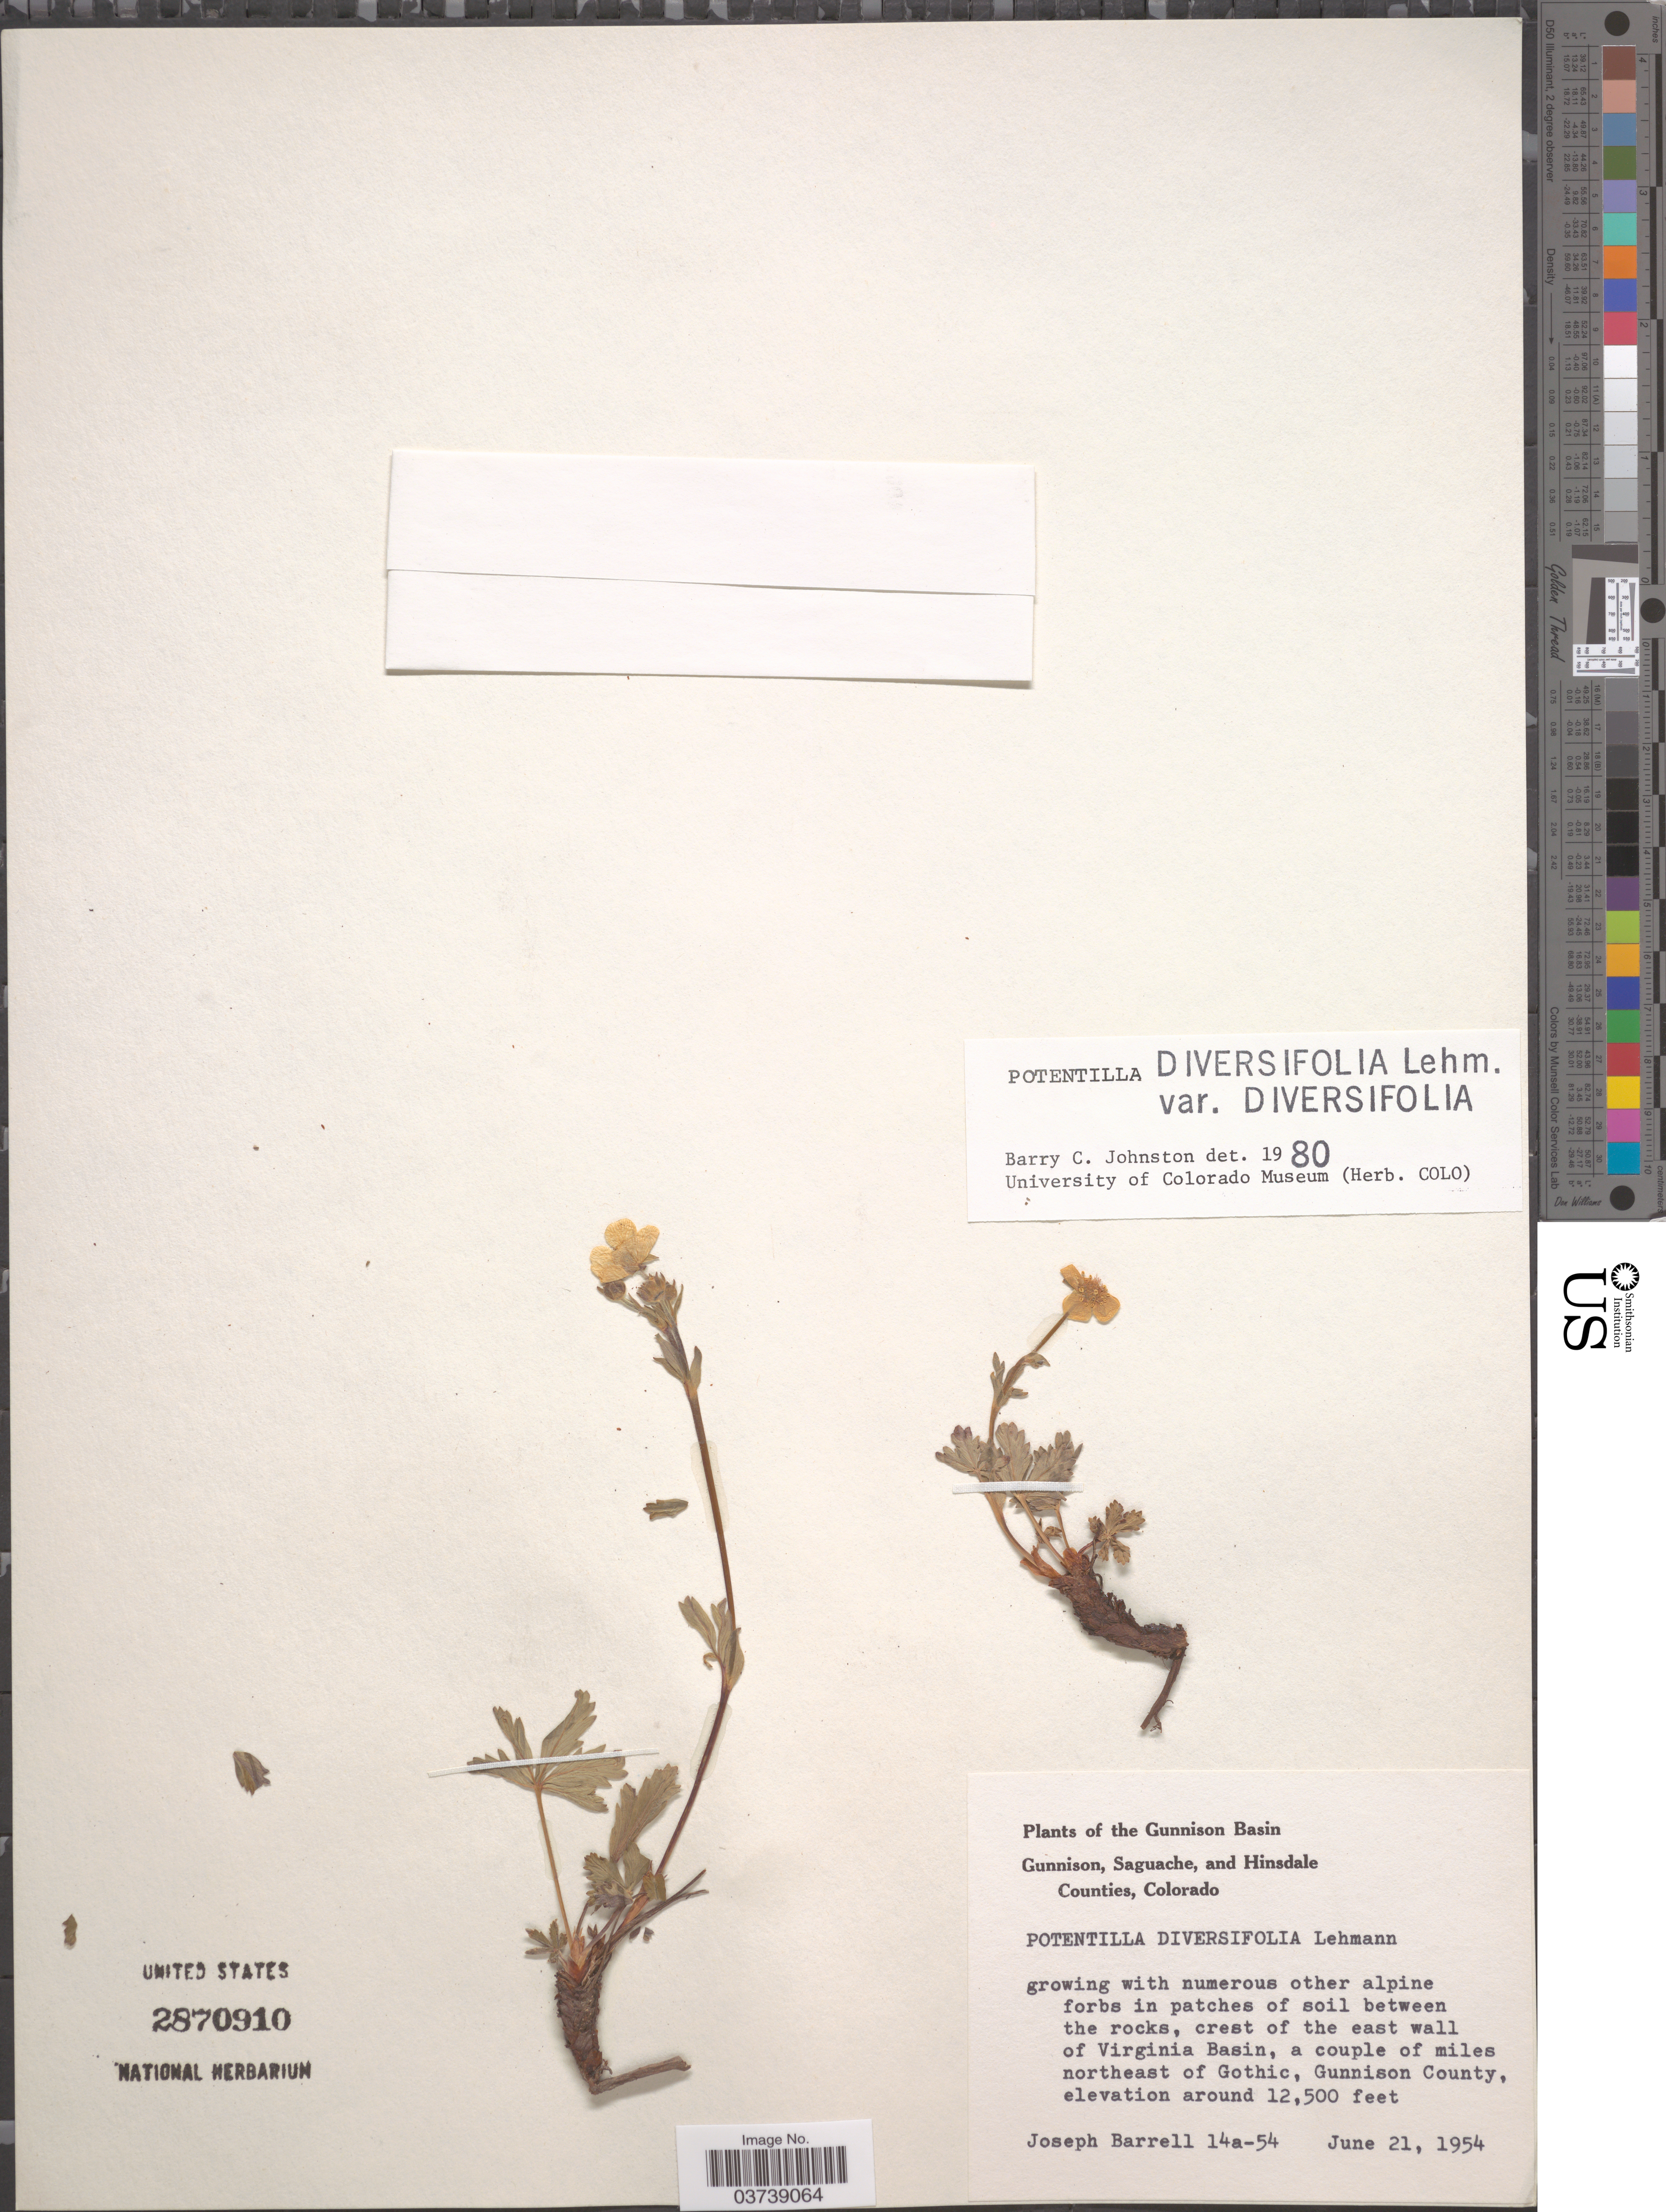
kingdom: Plantae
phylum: Tracheophyta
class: Magnoliopsida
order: Rosales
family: Rosaceae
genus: Potentilla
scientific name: Potentilla diversifolia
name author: Lehm.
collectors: J. Barrell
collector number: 14a-54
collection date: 1954-06-21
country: United States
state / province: Colorado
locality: The Gunnison Basin. Crest of the east wall of Virginia Basin, a couple of miles northeast of Gothic, Gunnison County.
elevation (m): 3810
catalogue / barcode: US 2870910